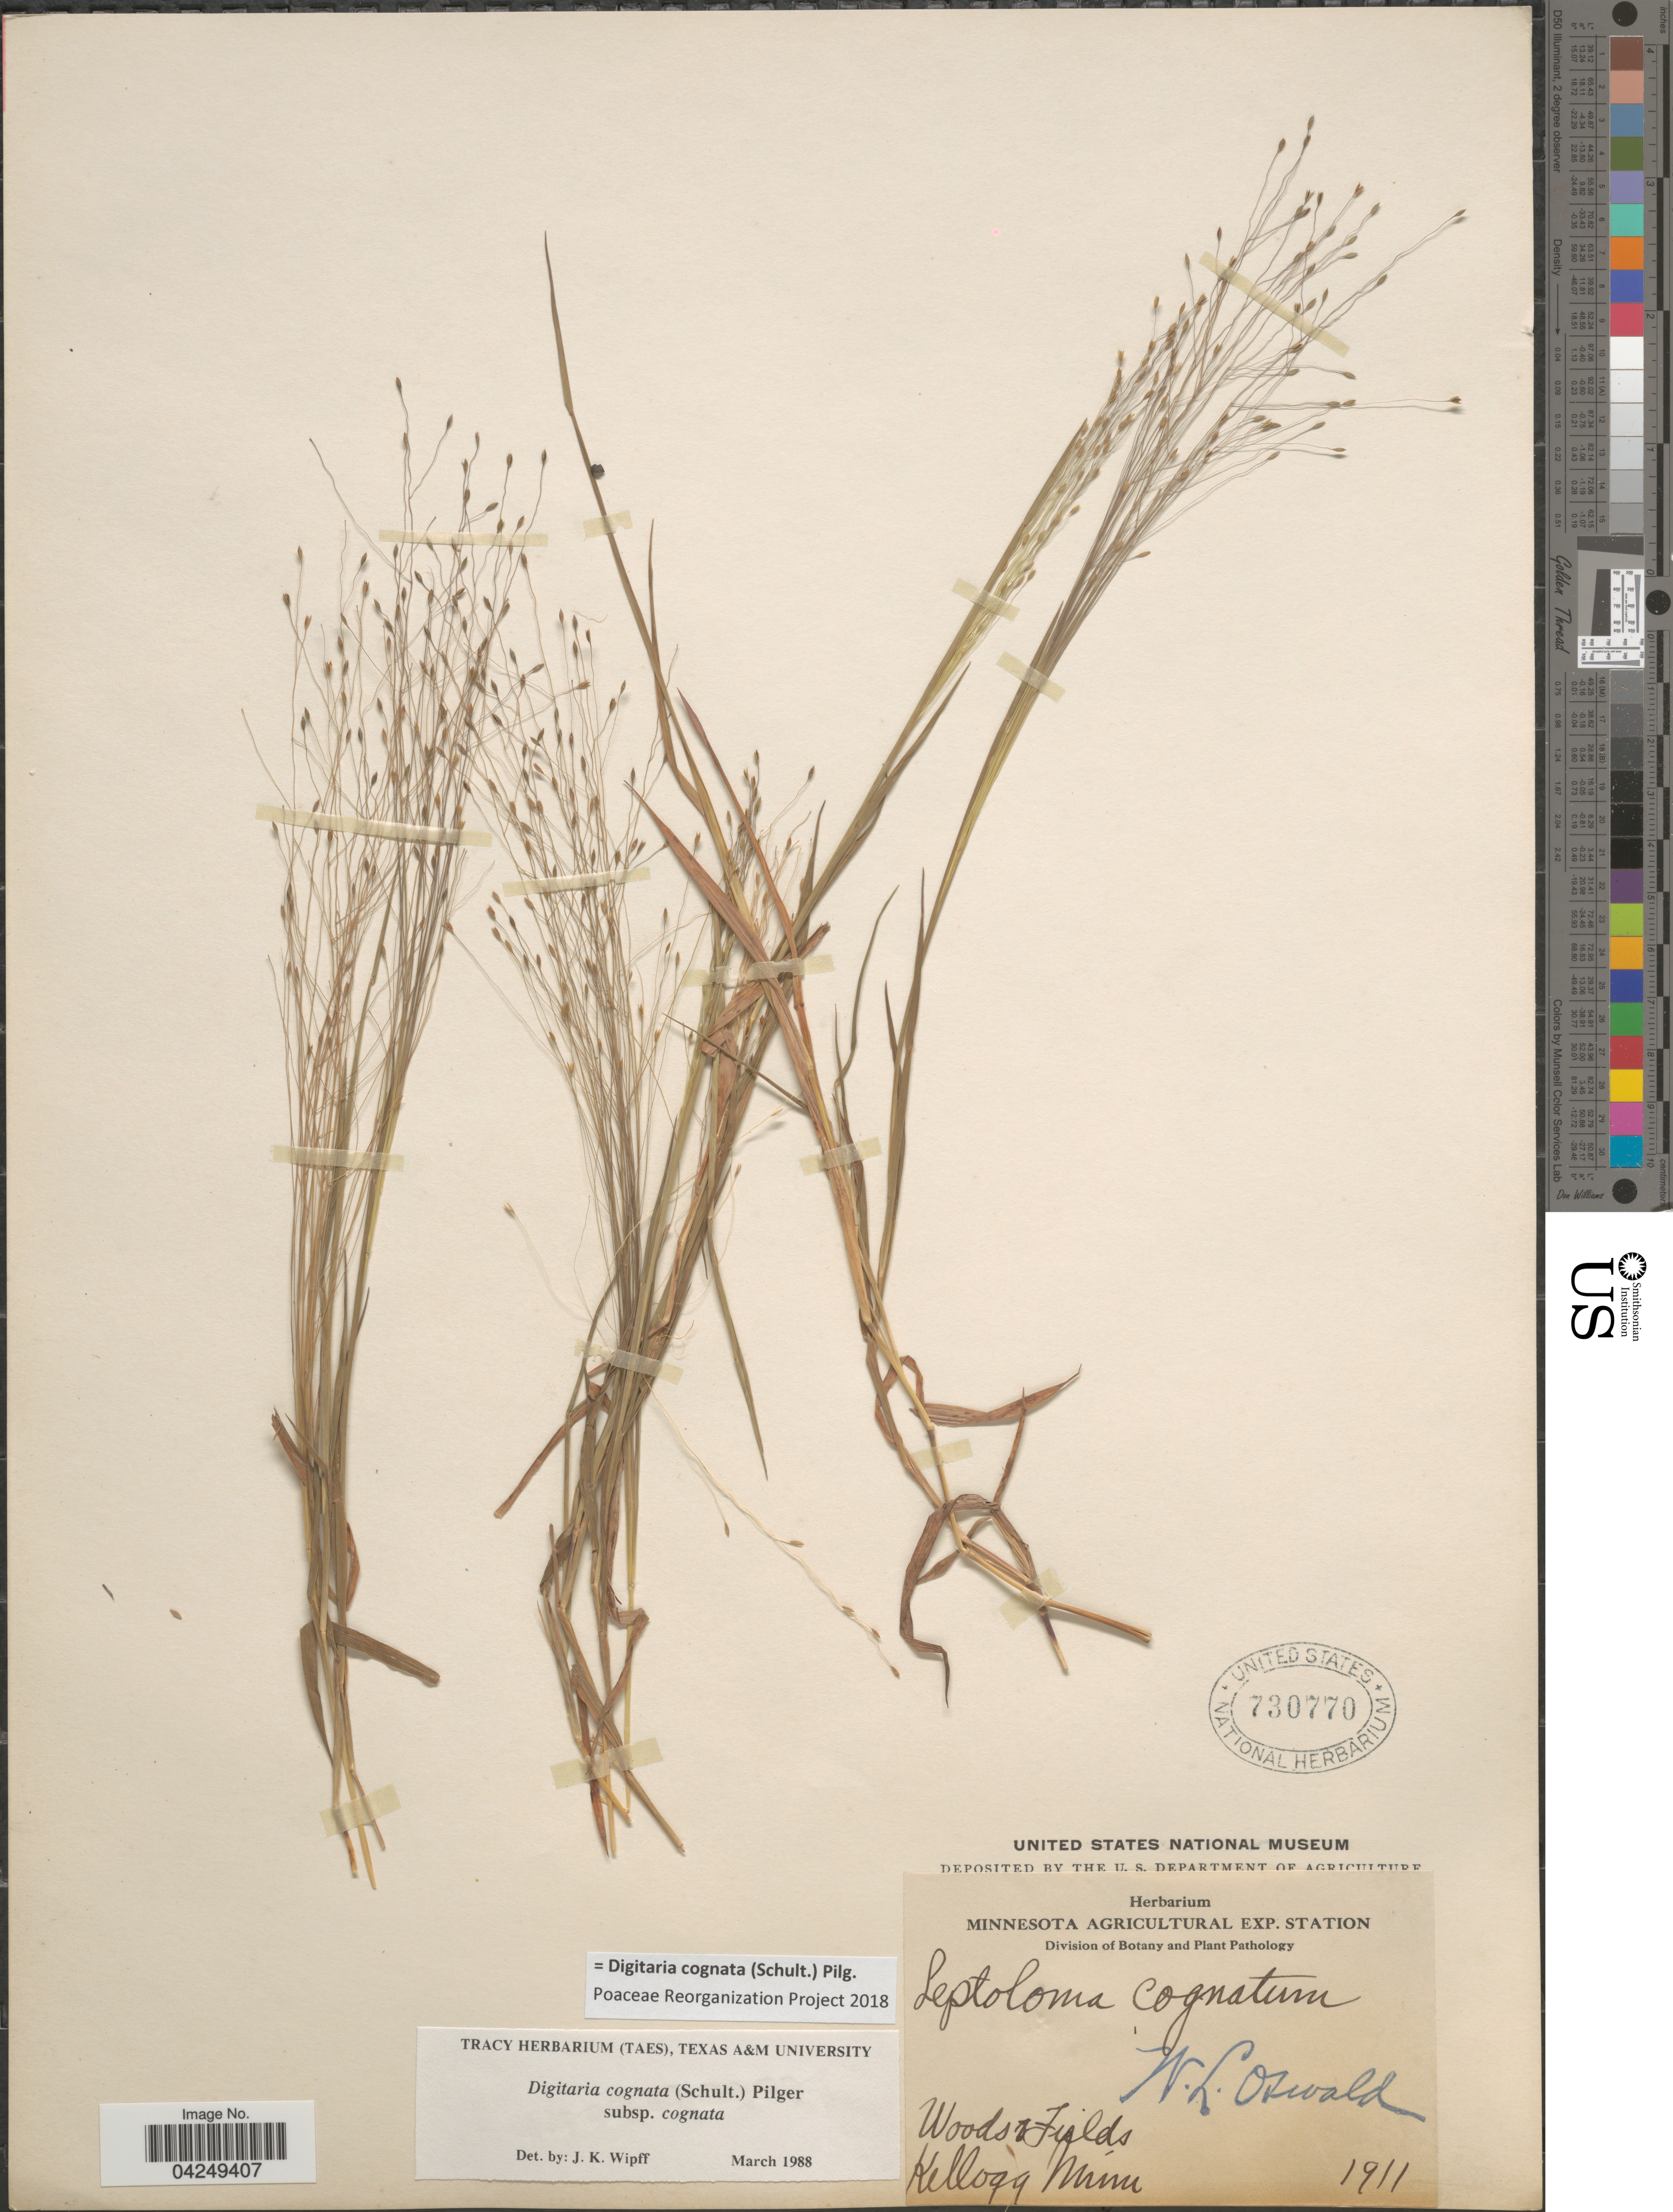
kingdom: Plantae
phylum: Tracheophyta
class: Liliopsida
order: Poales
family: Poaceae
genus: Digitaria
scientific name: Digitaria cognata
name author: (Scult.) Pilg.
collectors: -- Kellogg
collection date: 1911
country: United States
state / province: Minnesota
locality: Woods + Fields. Kellogg.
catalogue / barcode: US 730770